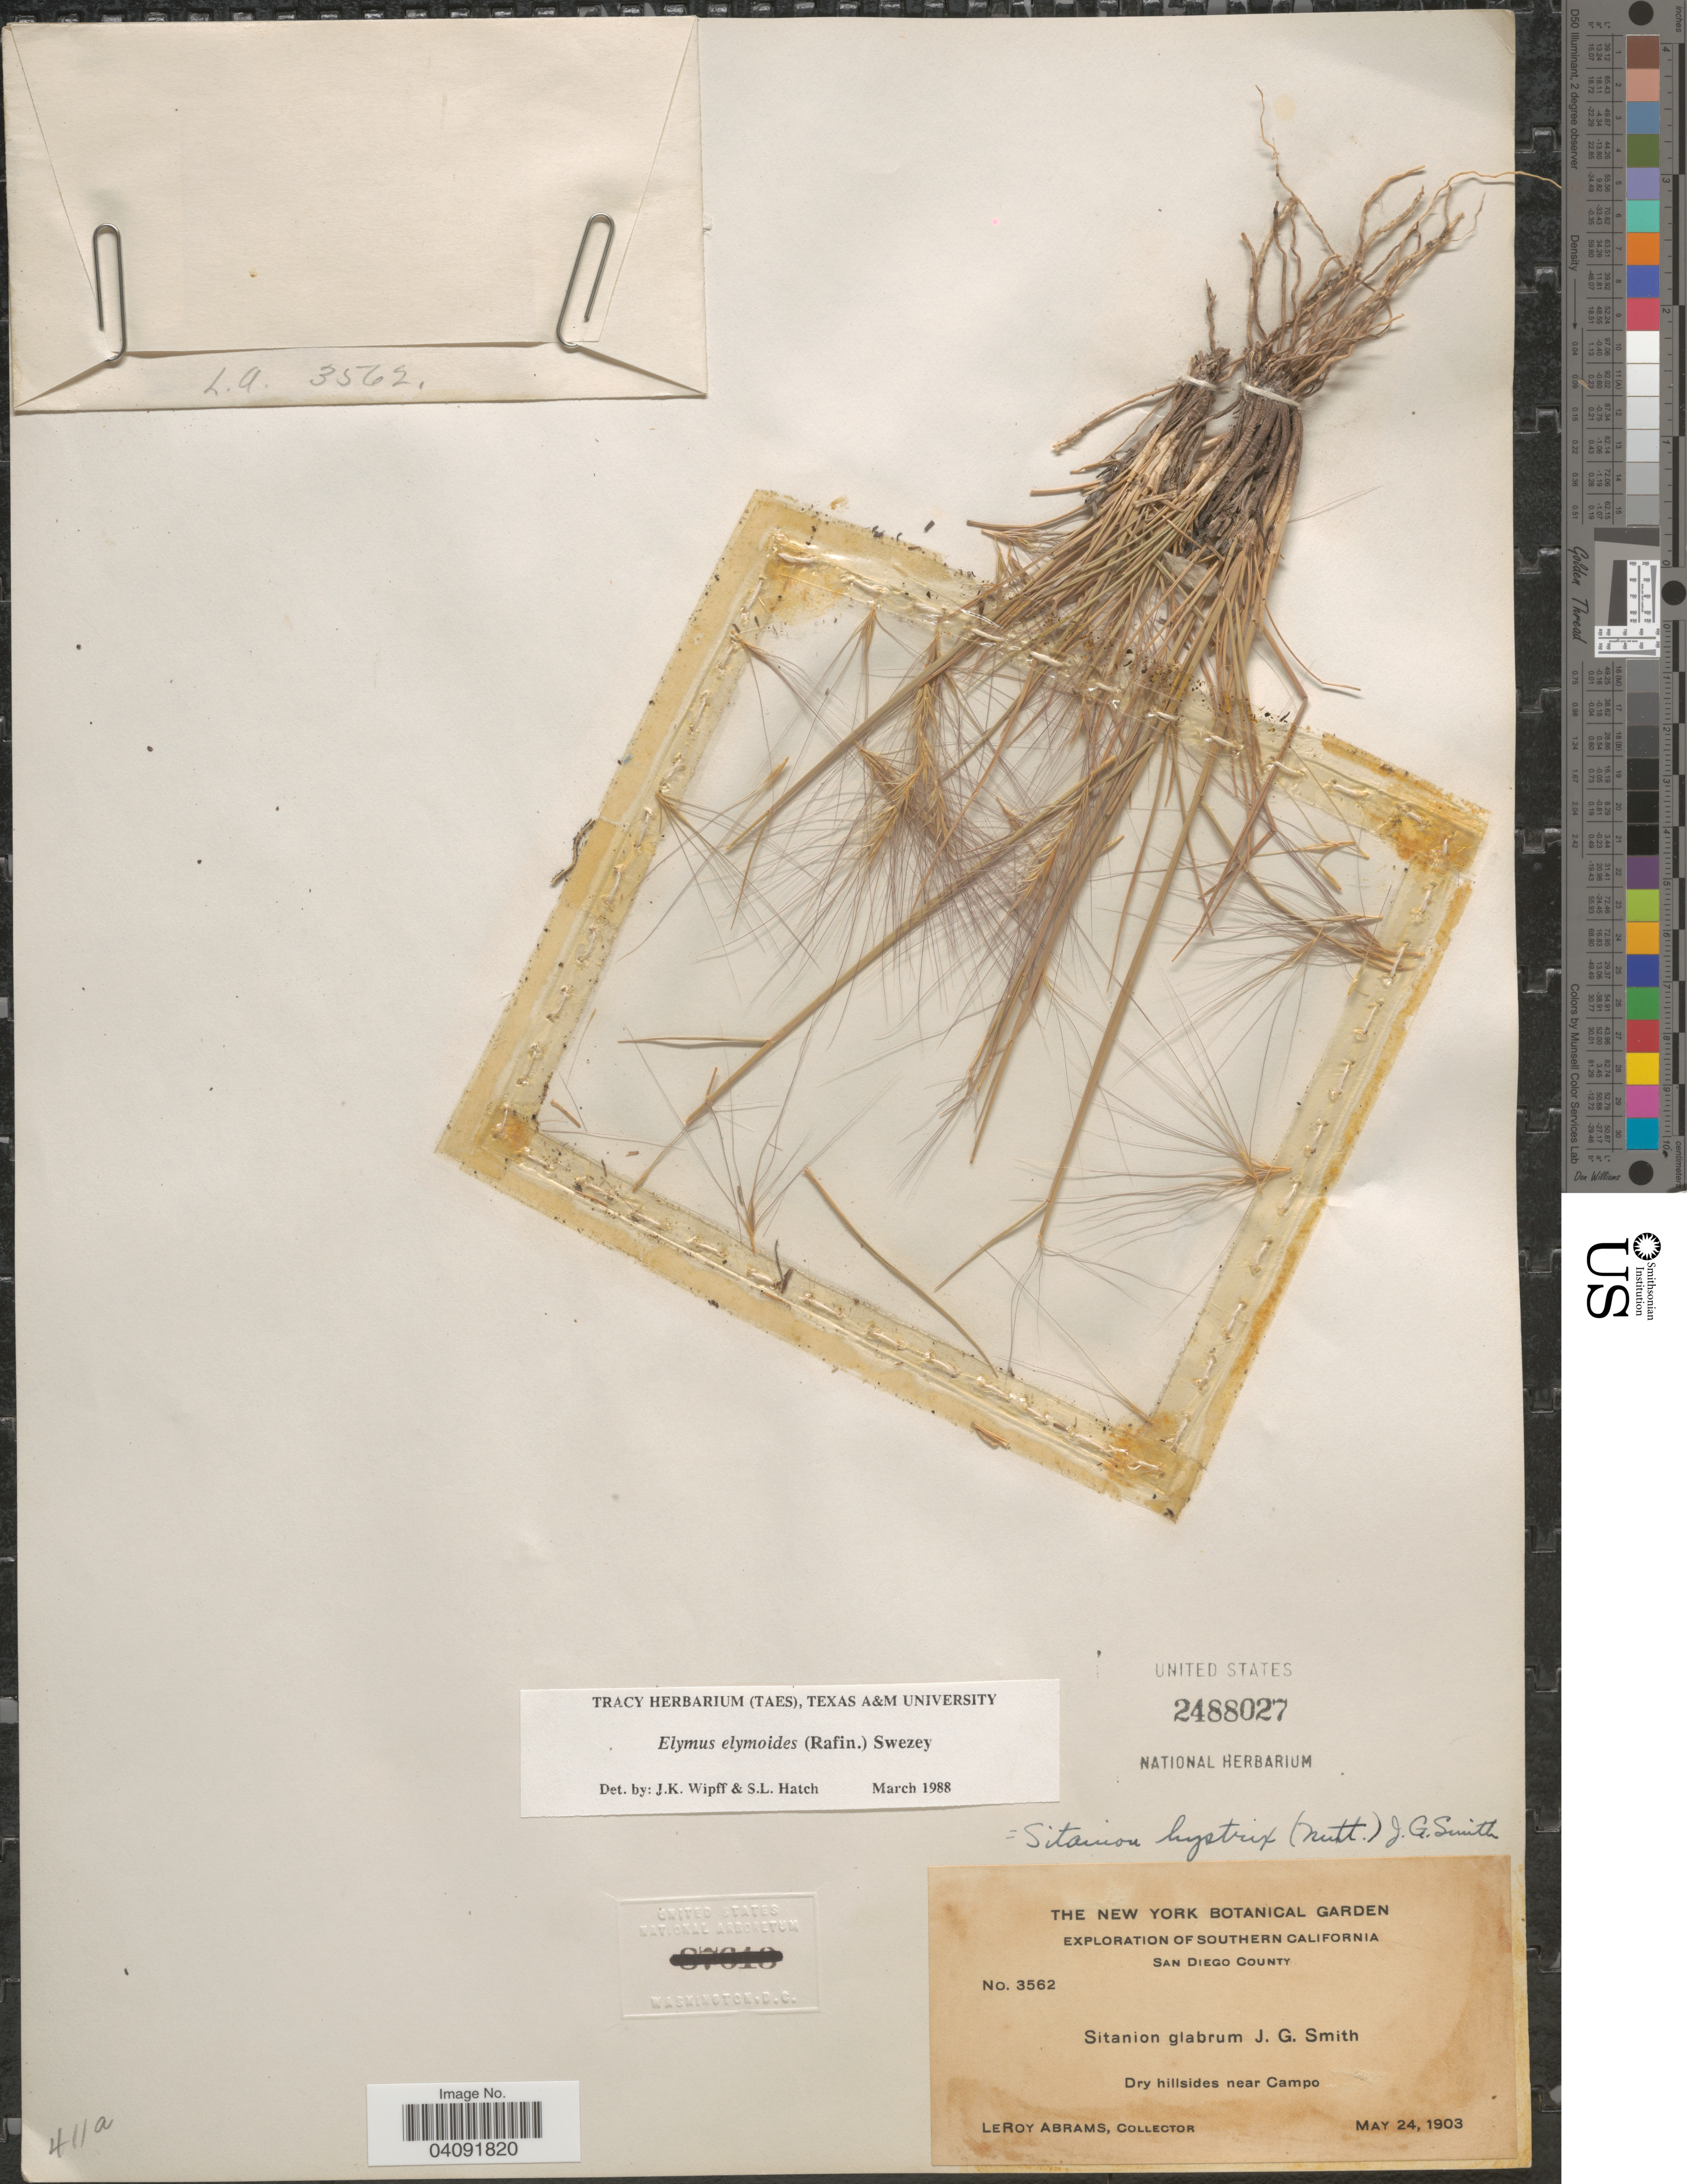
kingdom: Plantae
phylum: Tracheophyta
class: Liliopsida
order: Poales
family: Poaceae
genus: Elymus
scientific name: Elymus elymoides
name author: (Raf.) Swezey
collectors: L. Abrams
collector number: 3562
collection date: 1903-05-24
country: United States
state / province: California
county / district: San Diego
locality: Exploration of Southern California. San Diego County. Dry hillsides near Campo.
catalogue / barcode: US 2488027